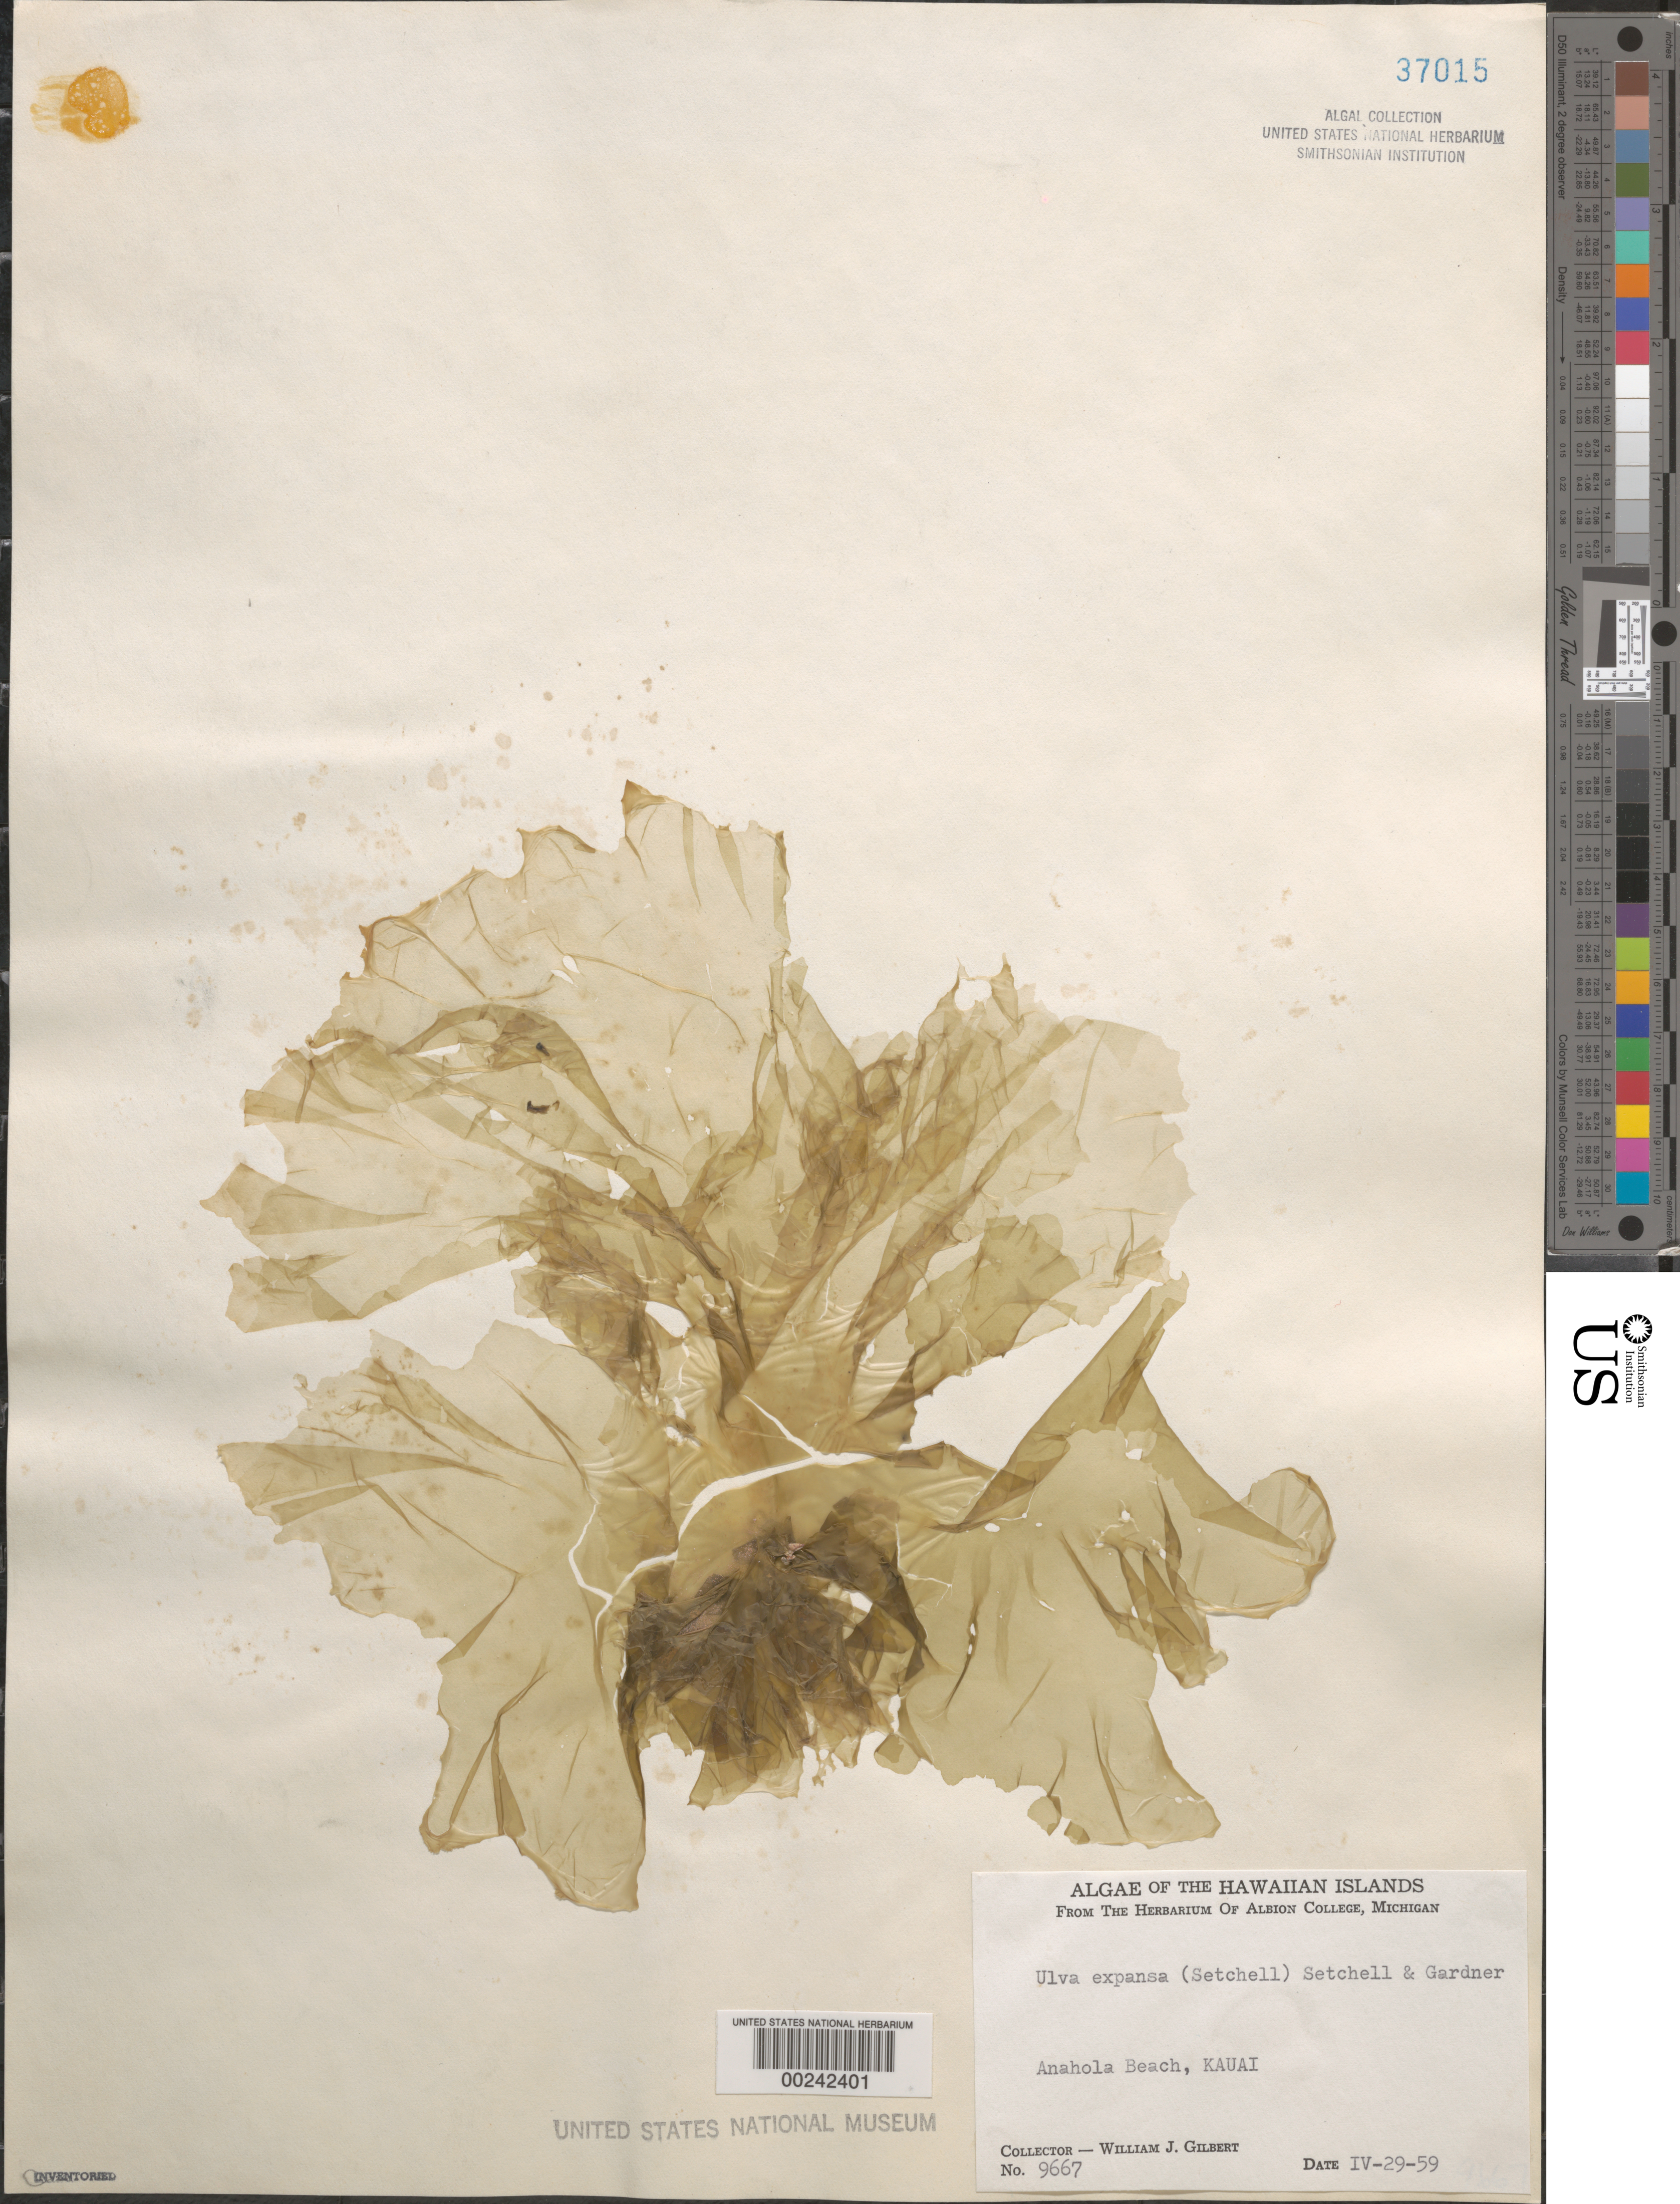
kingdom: Plantae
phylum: Chlorophyta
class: Ulvophyceae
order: Ulvales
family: Ulvaceae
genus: Ulva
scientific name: Ulva expansa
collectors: W. J. Gilbert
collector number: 9667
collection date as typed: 29 Apr 1959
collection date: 1959-04-29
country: United States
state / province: Hawaii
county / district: Kauai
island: Kaua'i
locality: Anahola Beach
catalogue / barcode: US 37015